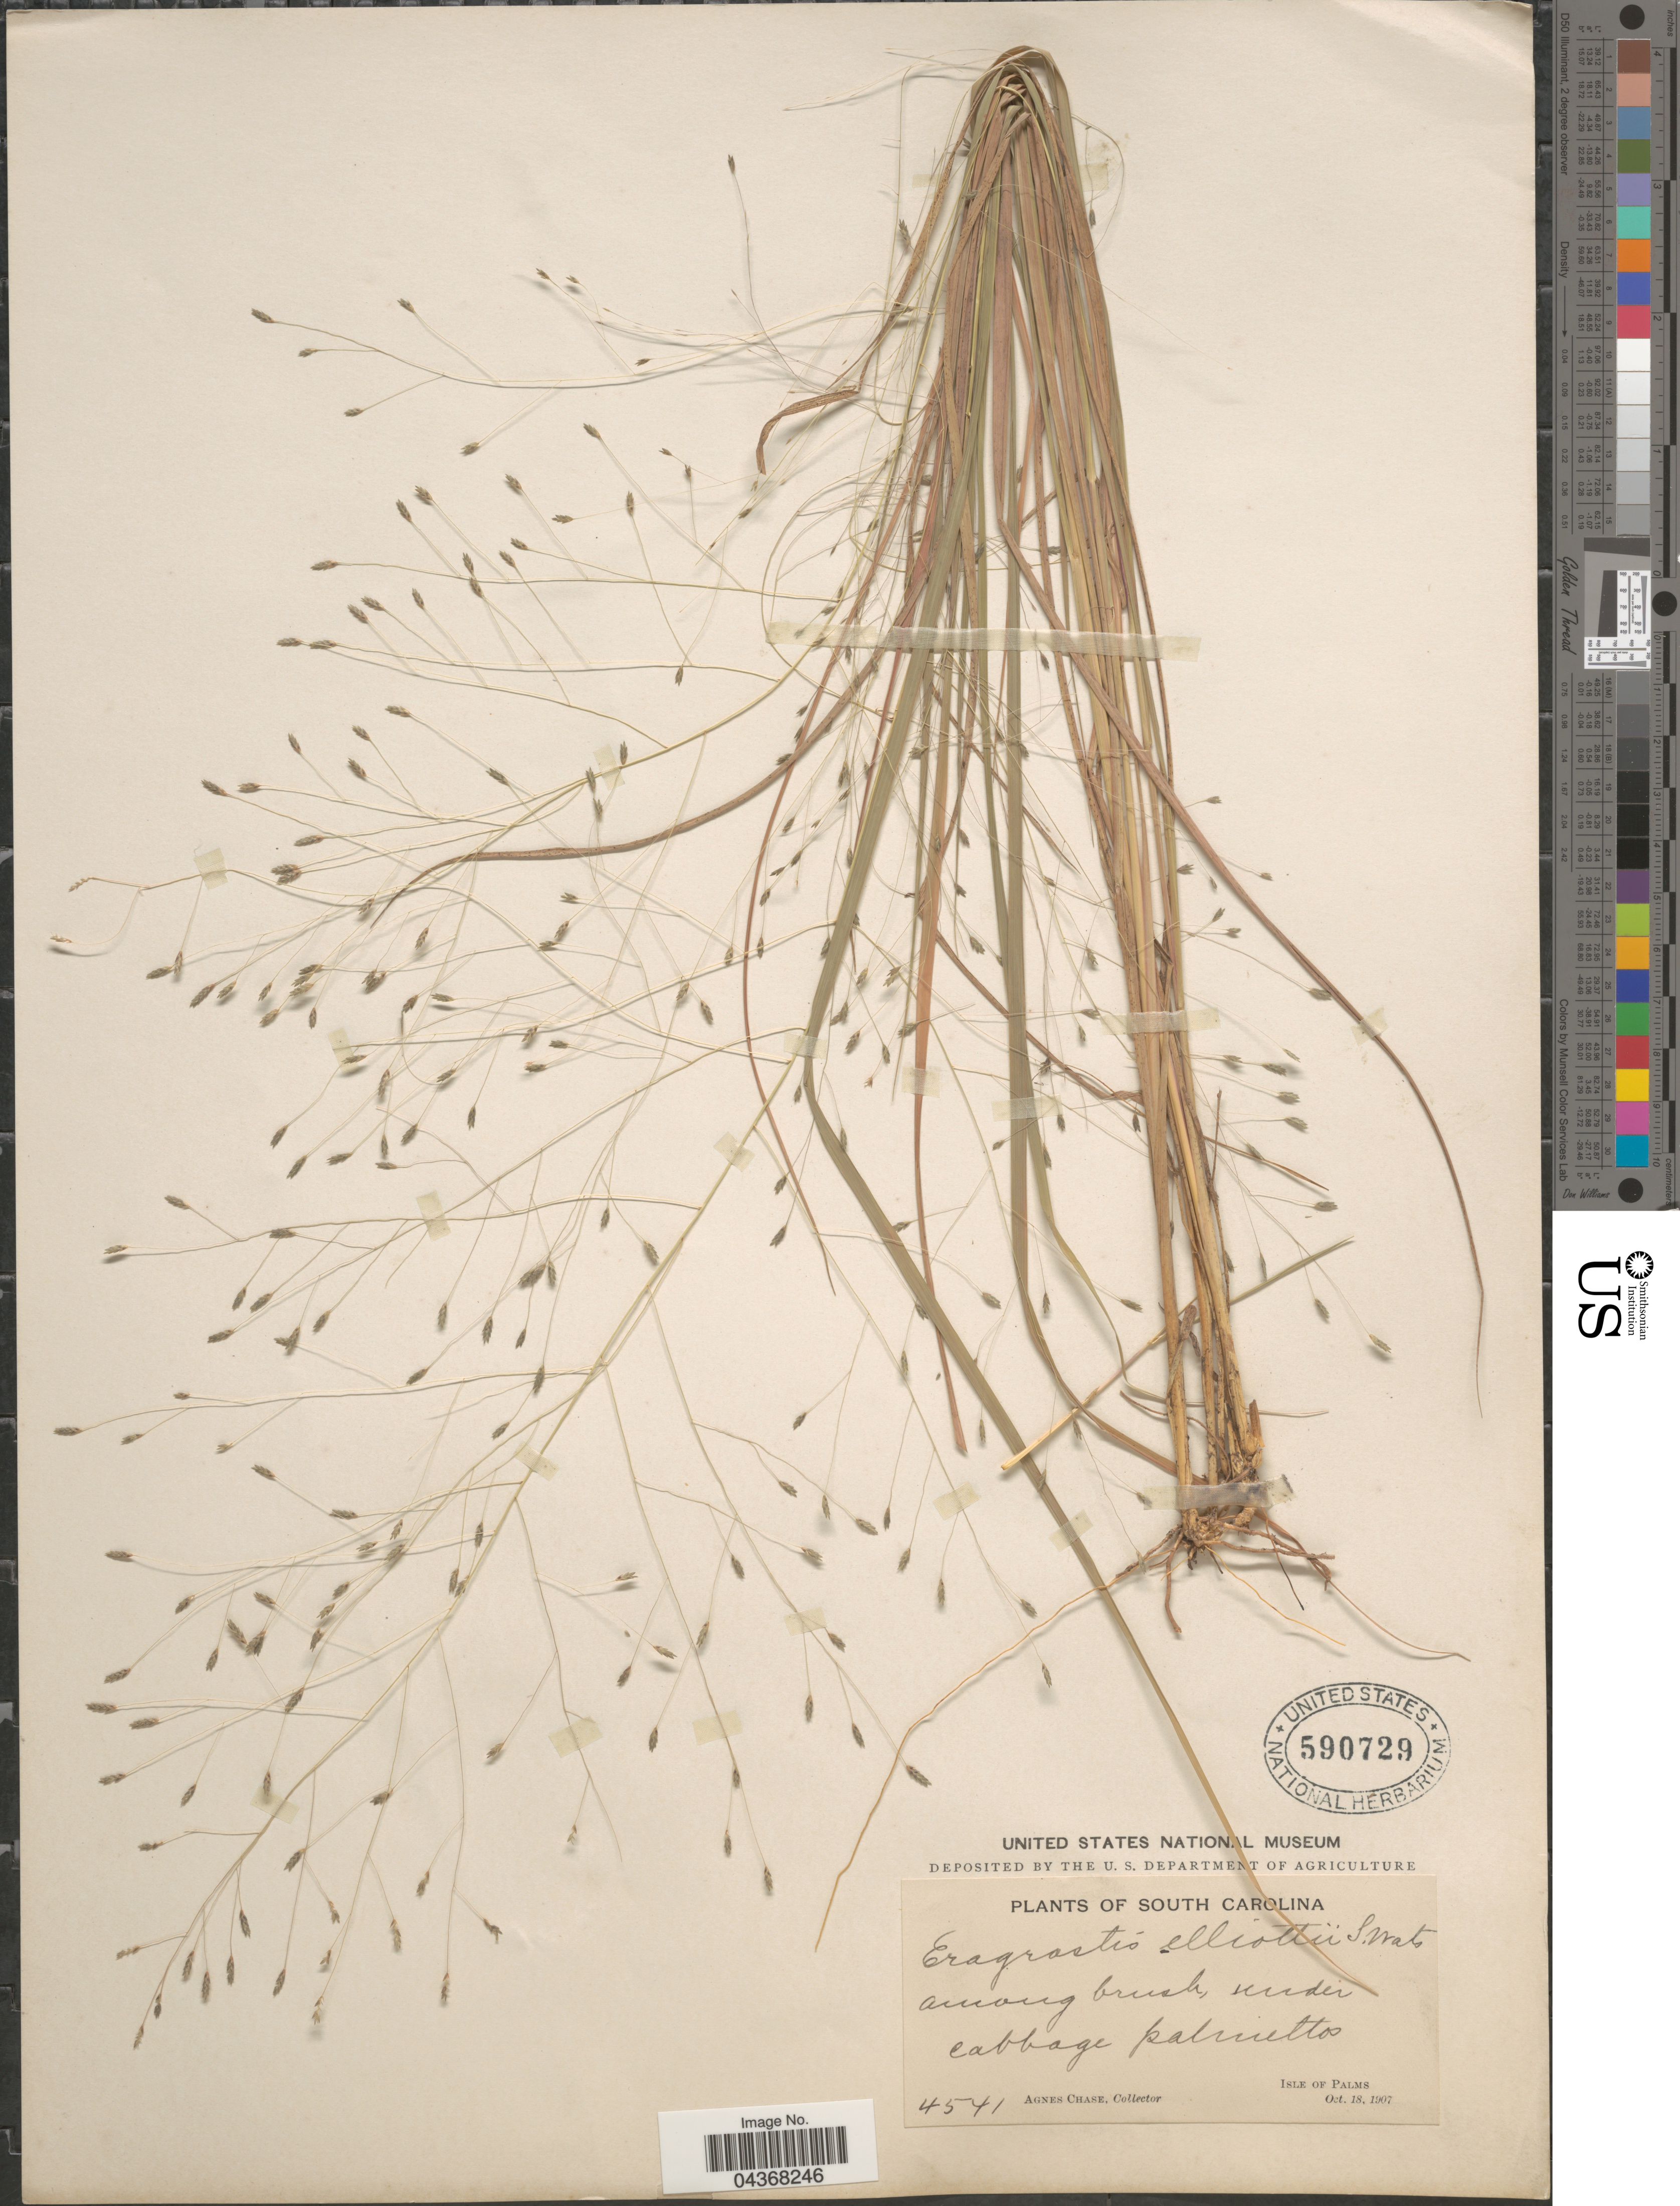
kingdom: Plantae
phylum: Tracheophyta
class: Liliopsida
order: Poales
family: Poaceae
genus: Eragrostis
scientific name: Eragrostis elliottii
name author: S. Watson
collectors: A. Chase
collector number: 4541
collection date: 1907-10-18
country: United States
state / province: South Carolina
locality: Isle of Palms.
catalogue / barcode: US 590729